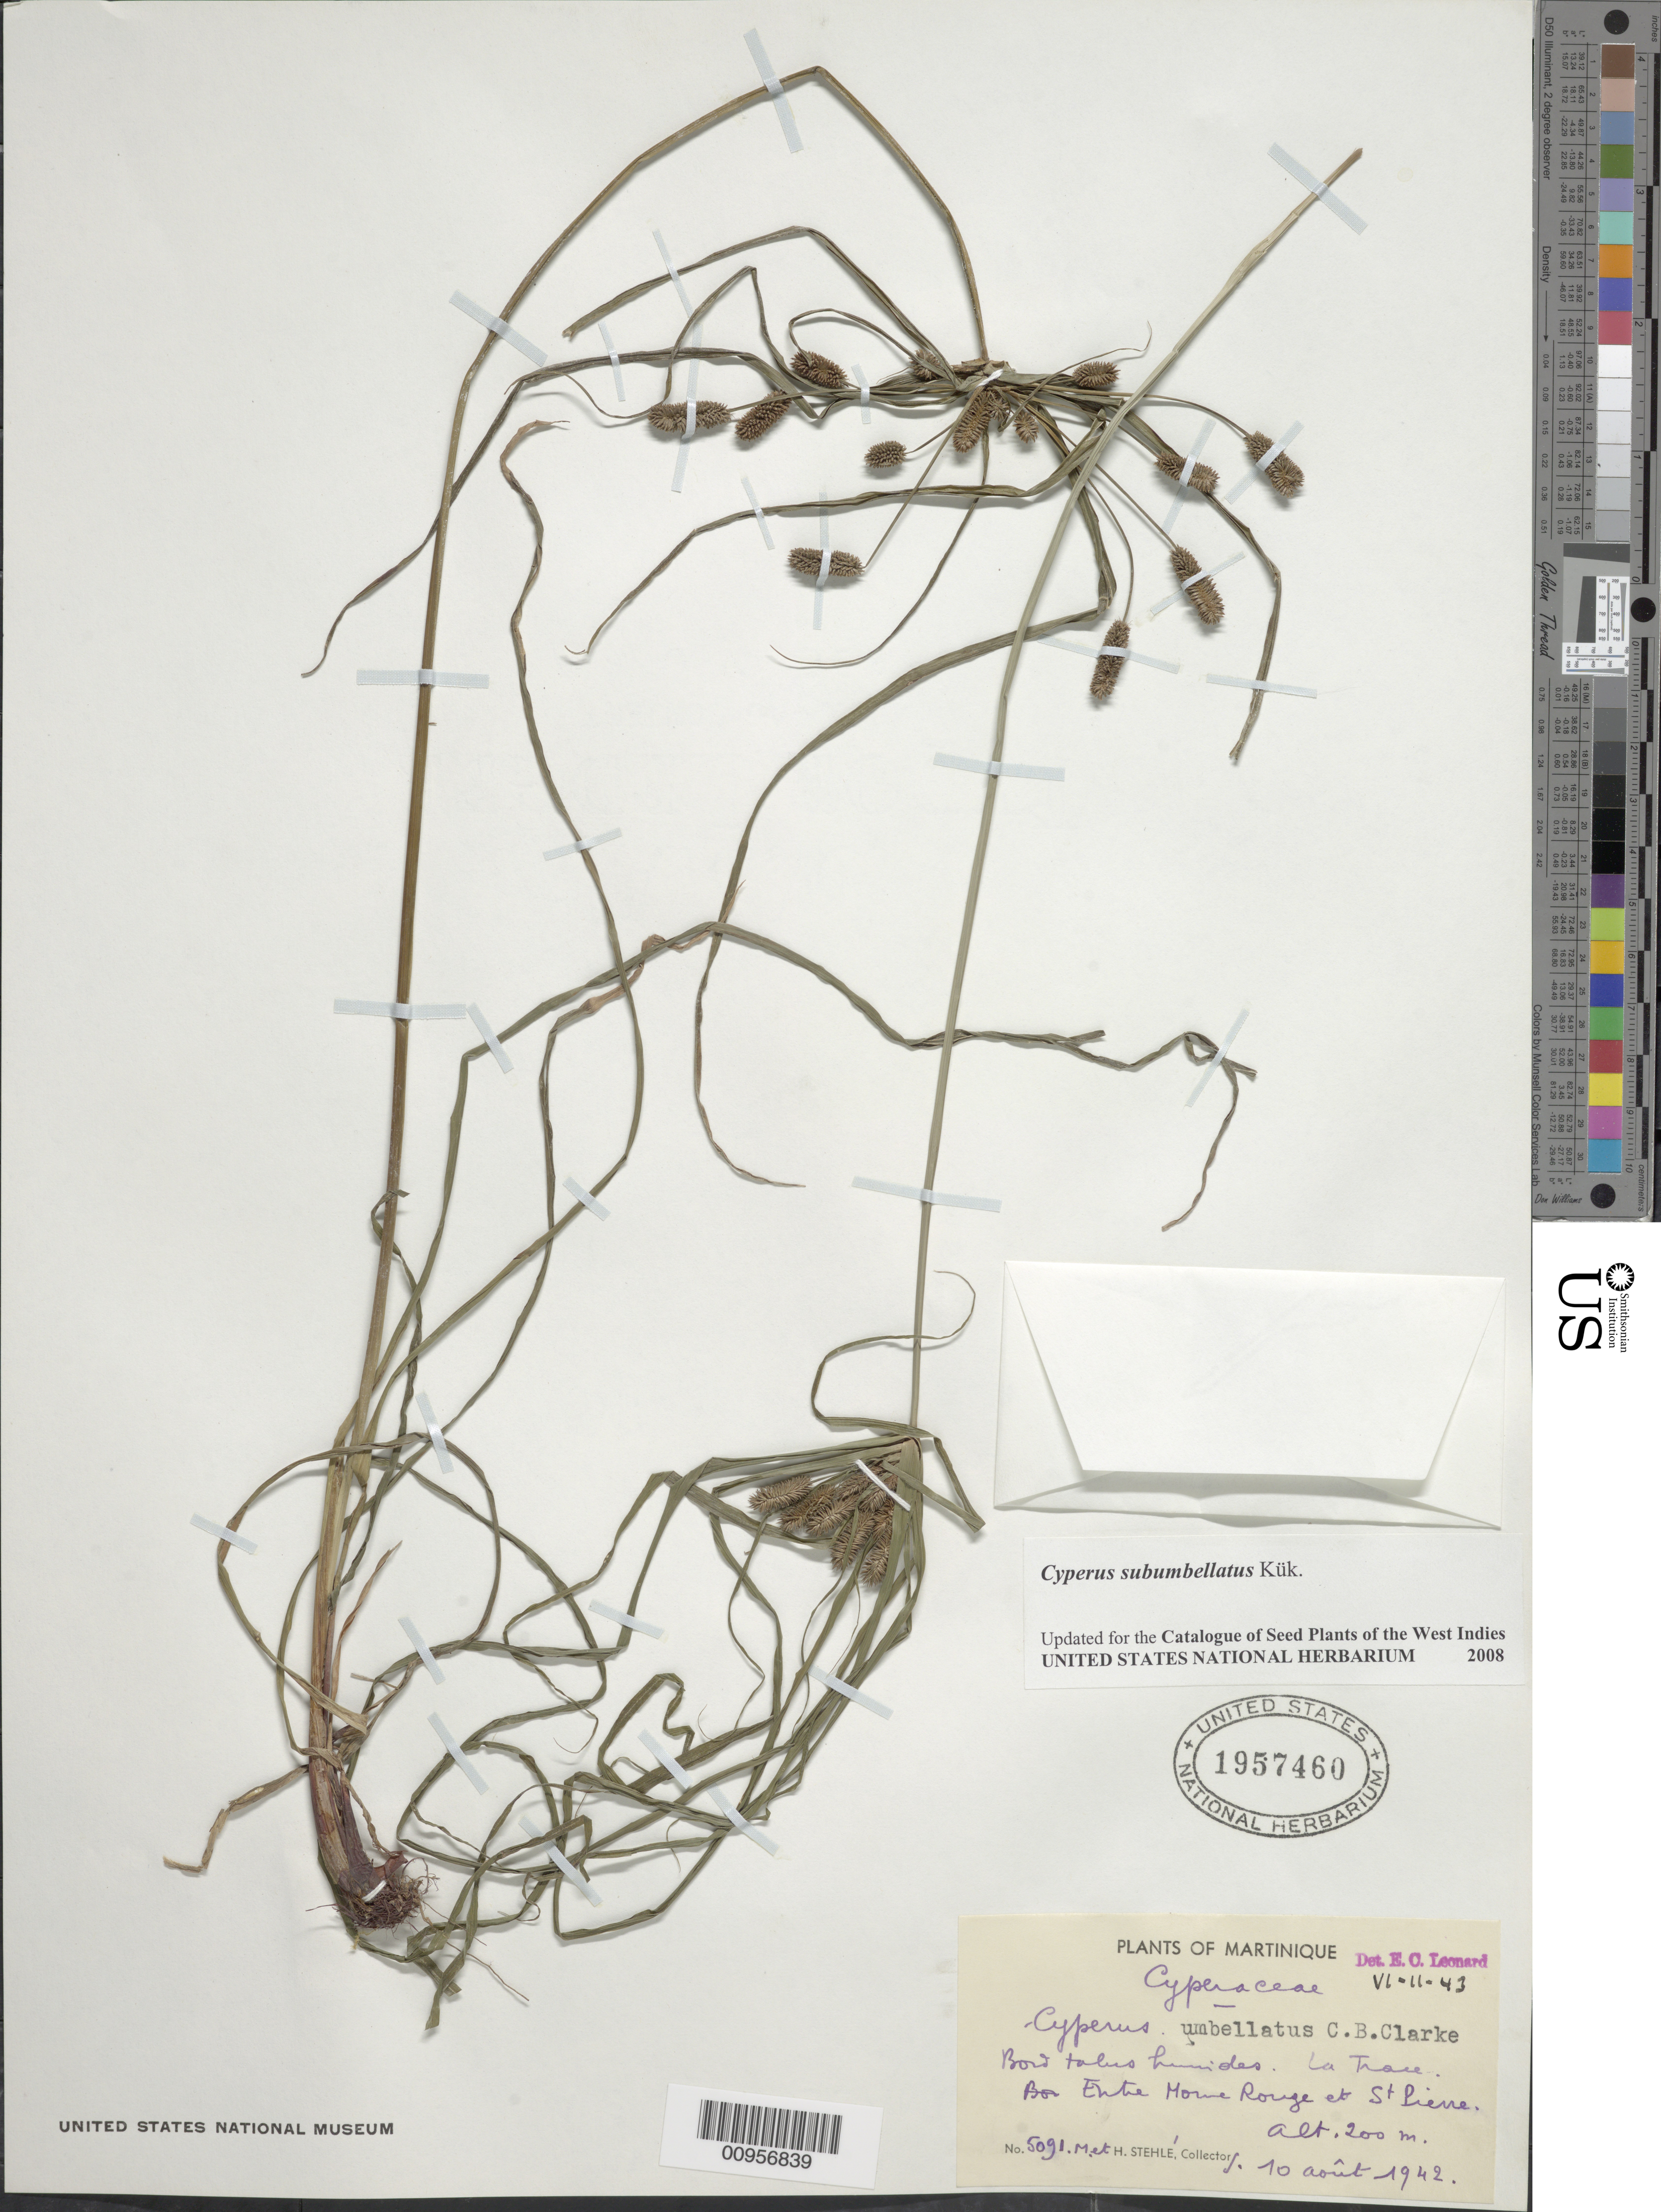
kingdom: Plantae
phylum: Tracheophyta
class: Liliopsida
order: Poales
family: Cyperaceae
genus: Cyperus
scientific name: Cyperus subumbellatus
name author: Kük.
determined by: Strong, M. T., (US), Smithsonian Institution - National Museum of Natural History (UNITED STATES)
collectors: H. Stehlé & M. Stehlé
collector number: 5091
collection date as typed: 10 Aug 1942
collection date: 1942-08-10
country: Martinique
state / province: Saint-Pierre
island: Martinique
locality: La Trace, entre Morne Rouge et St. Pierre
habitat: Bord talus humides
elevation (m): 200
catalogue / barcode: US 1957460